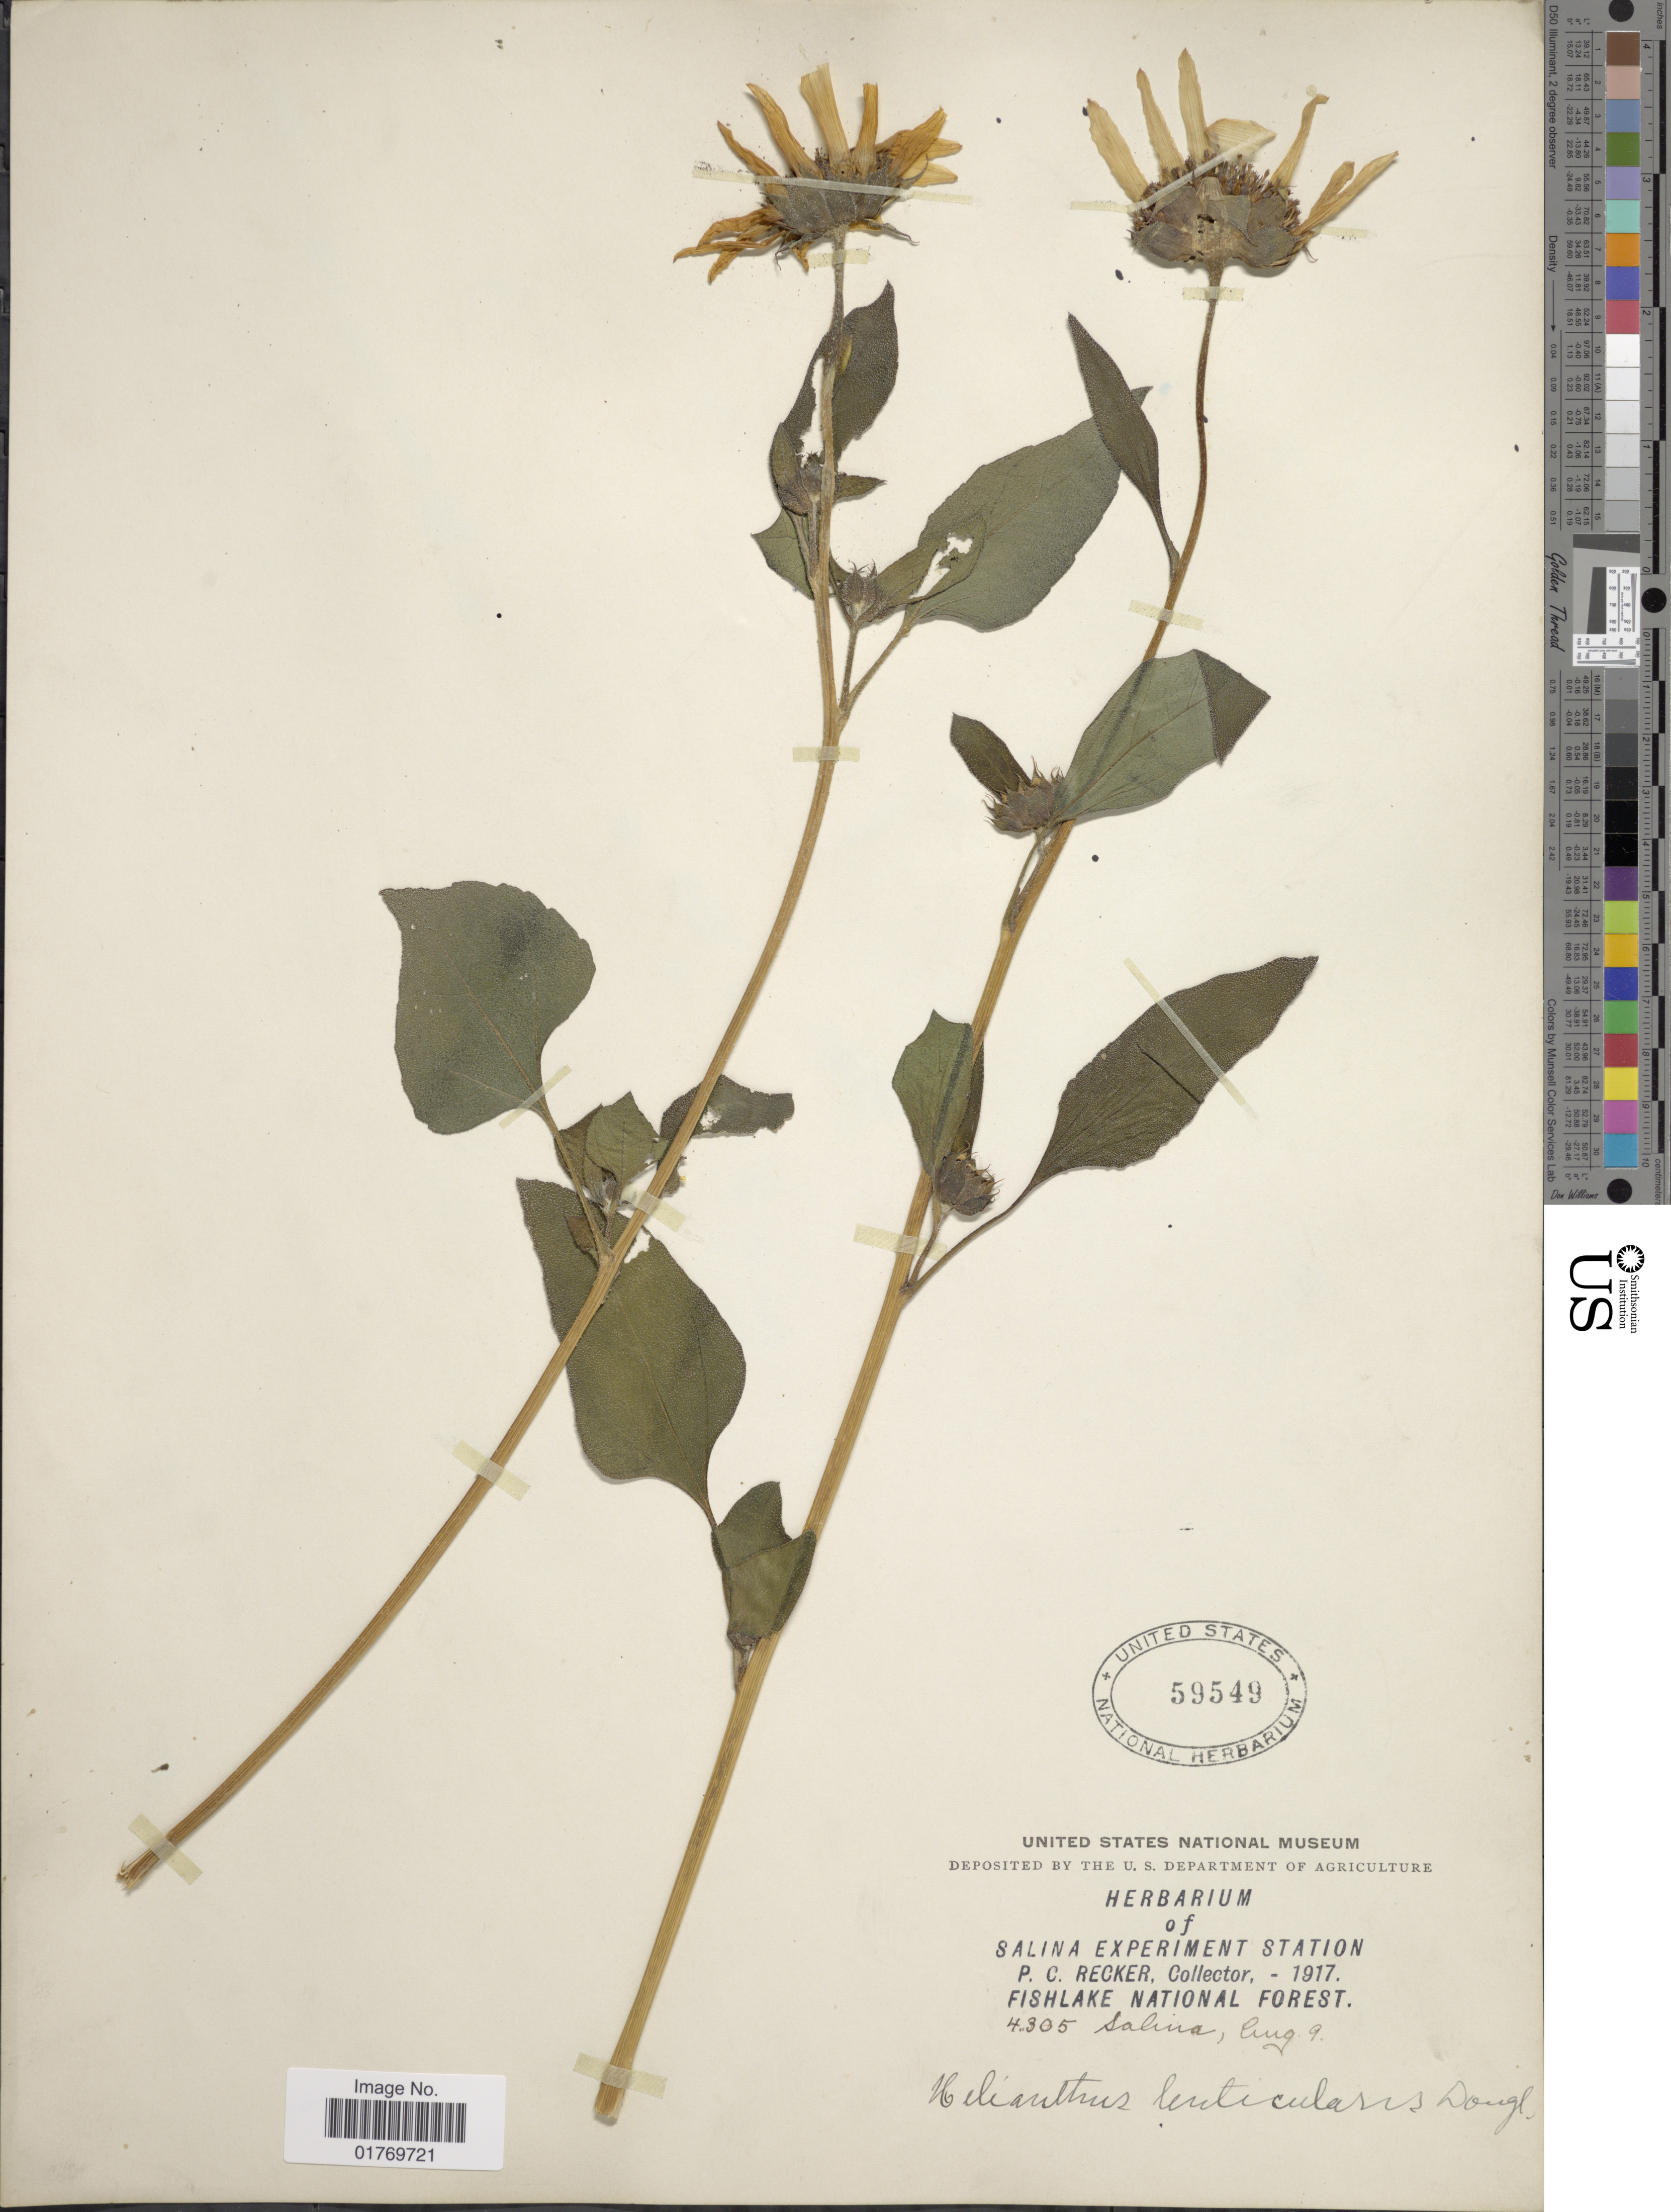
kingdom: Plantae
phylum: Tracheophyta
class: Magnoliopsida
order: Asterales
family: Asteraceae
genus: Helianthus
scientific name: Helianthus annuus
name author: L.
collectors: P. Recker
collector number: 4305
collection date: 1917-08-09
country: United States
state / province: Utah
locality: Fishlake National Forest, Salina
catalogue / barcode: US 59549